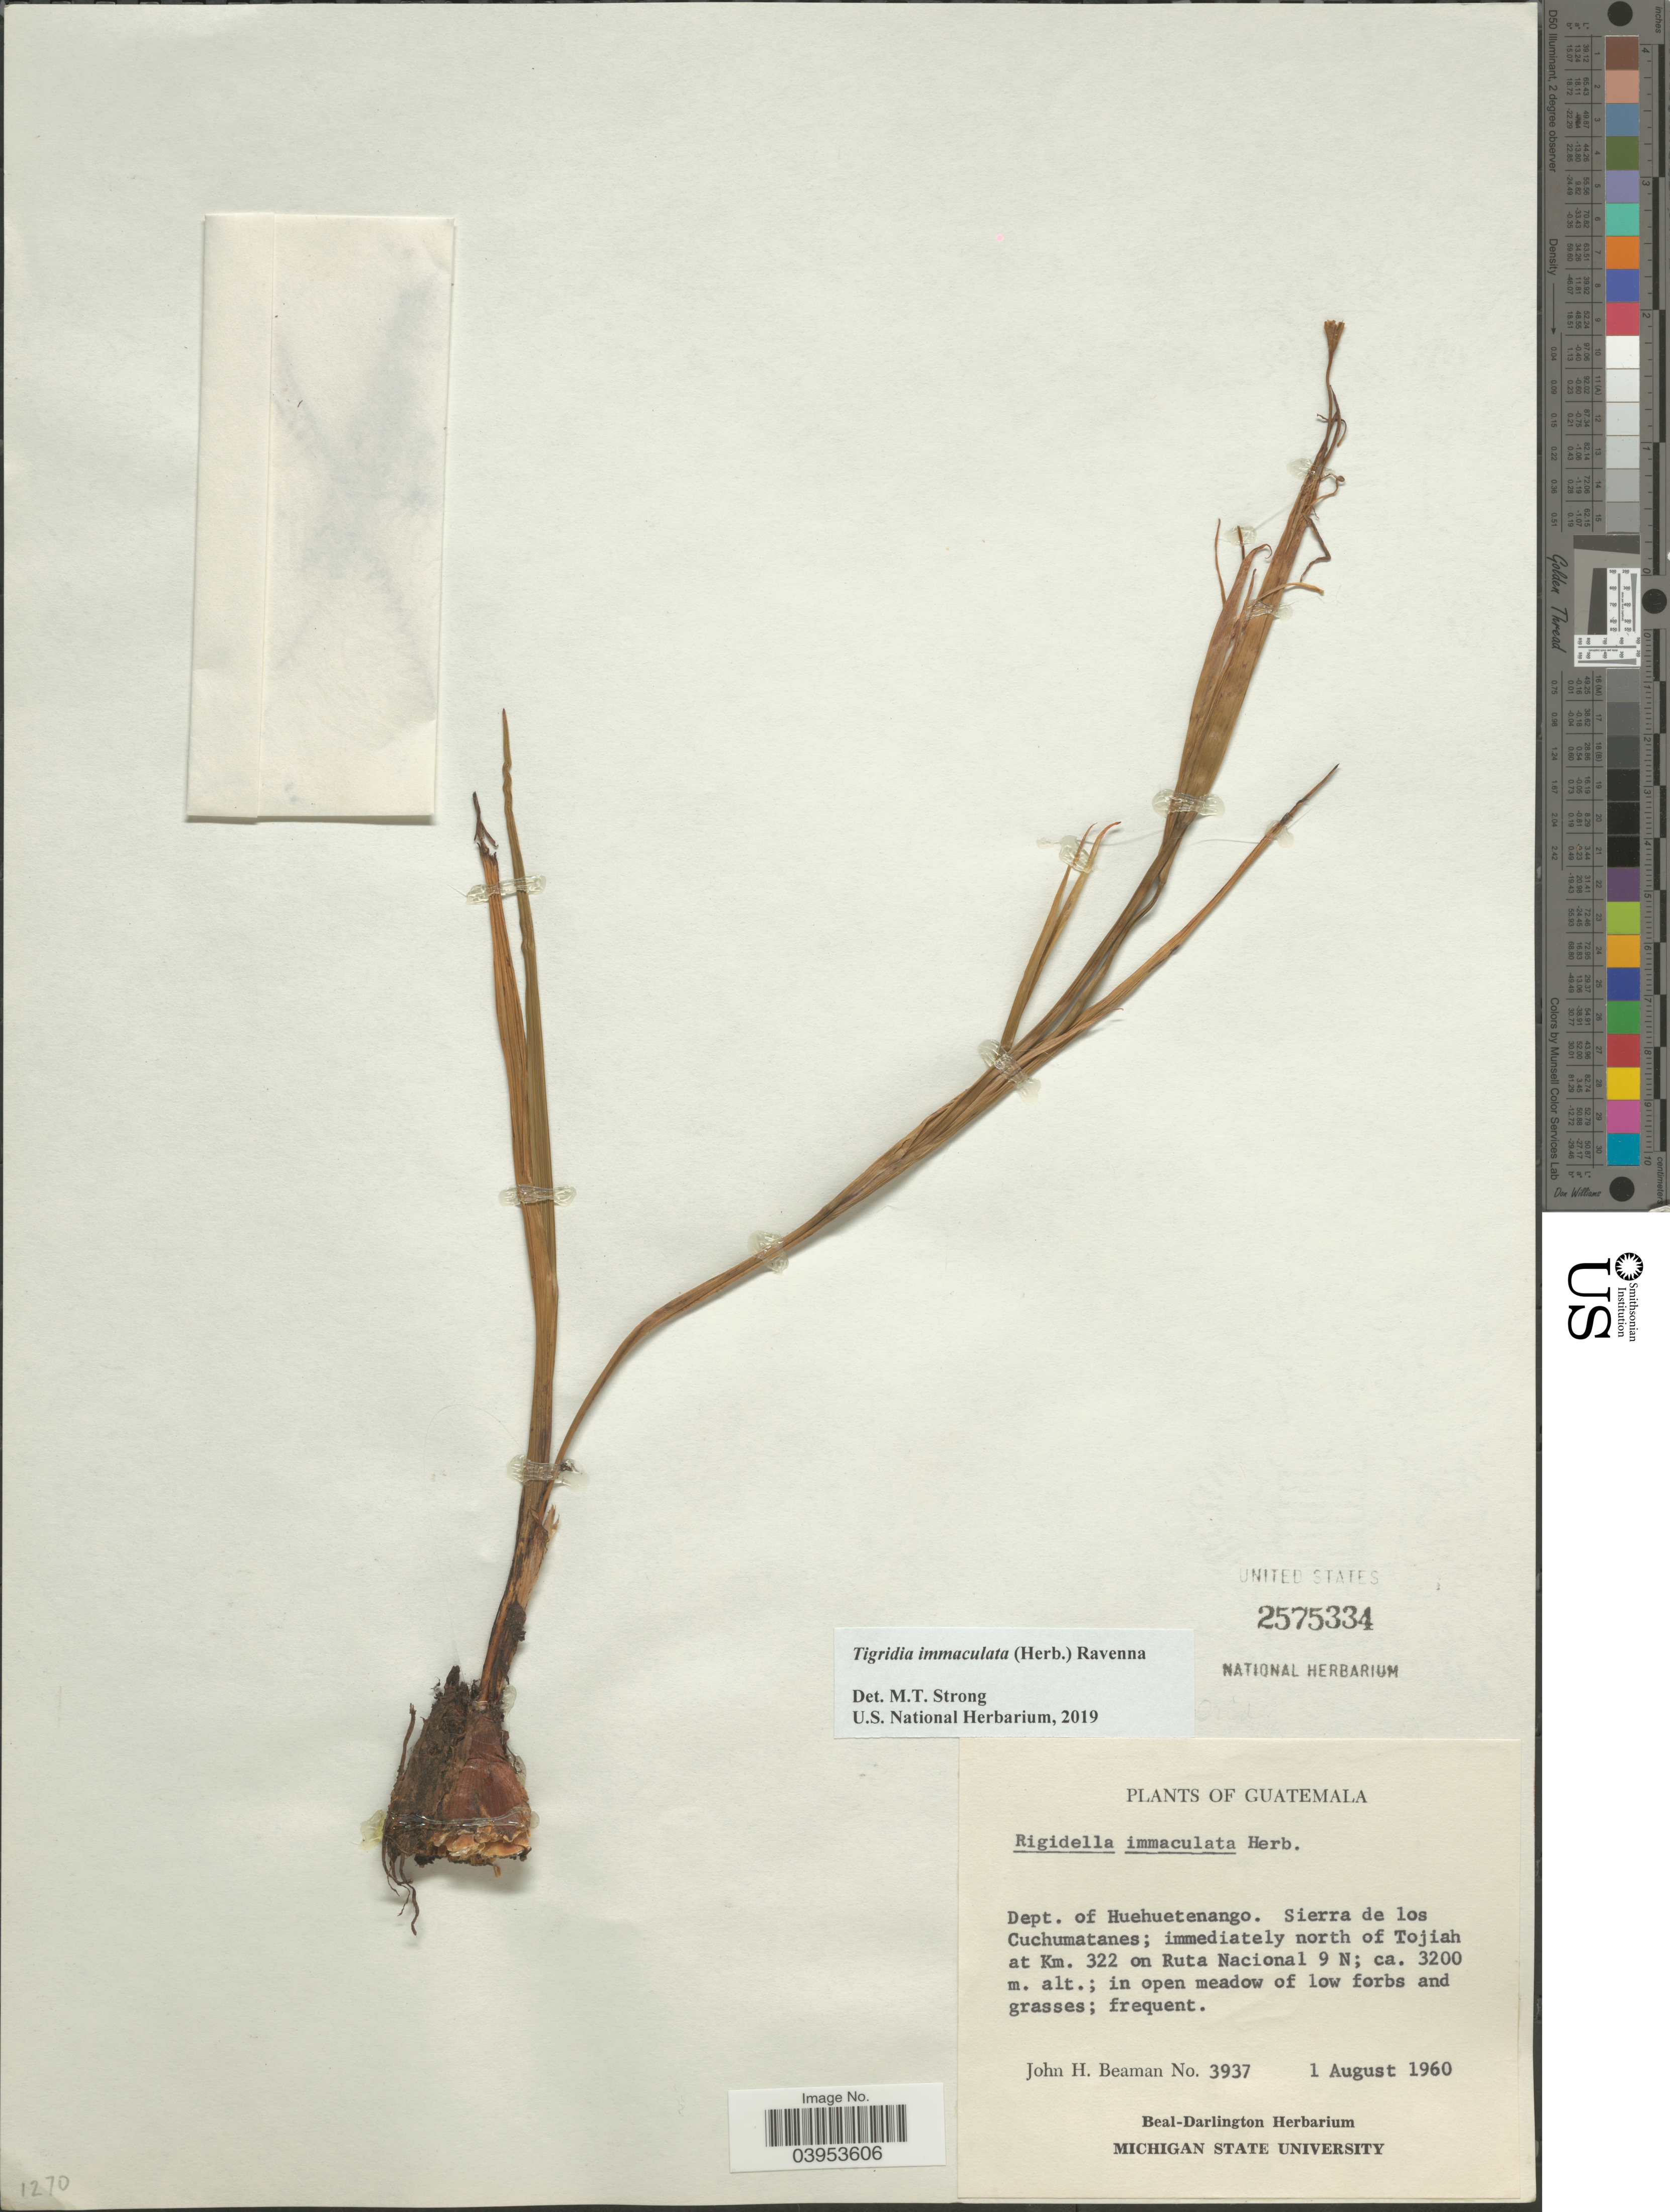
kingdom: Plantae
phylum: Tracheophyta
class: Liliopsida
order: Asparagales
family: Iridaceae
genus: Tigridia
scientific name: Tigridia immaculata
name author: (Herb.) Ravenna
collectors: J. H. Beaman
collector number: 3937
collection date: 1960-08-01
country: Guatemala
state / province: Huehuetenango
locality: Dept. of Huehuetenango. Sierra de los Cuchumatanes; immediately north of Tojiah at Km. 322 on Ruta Nacional 9 N.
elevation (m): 3200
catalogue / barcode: US 2575334